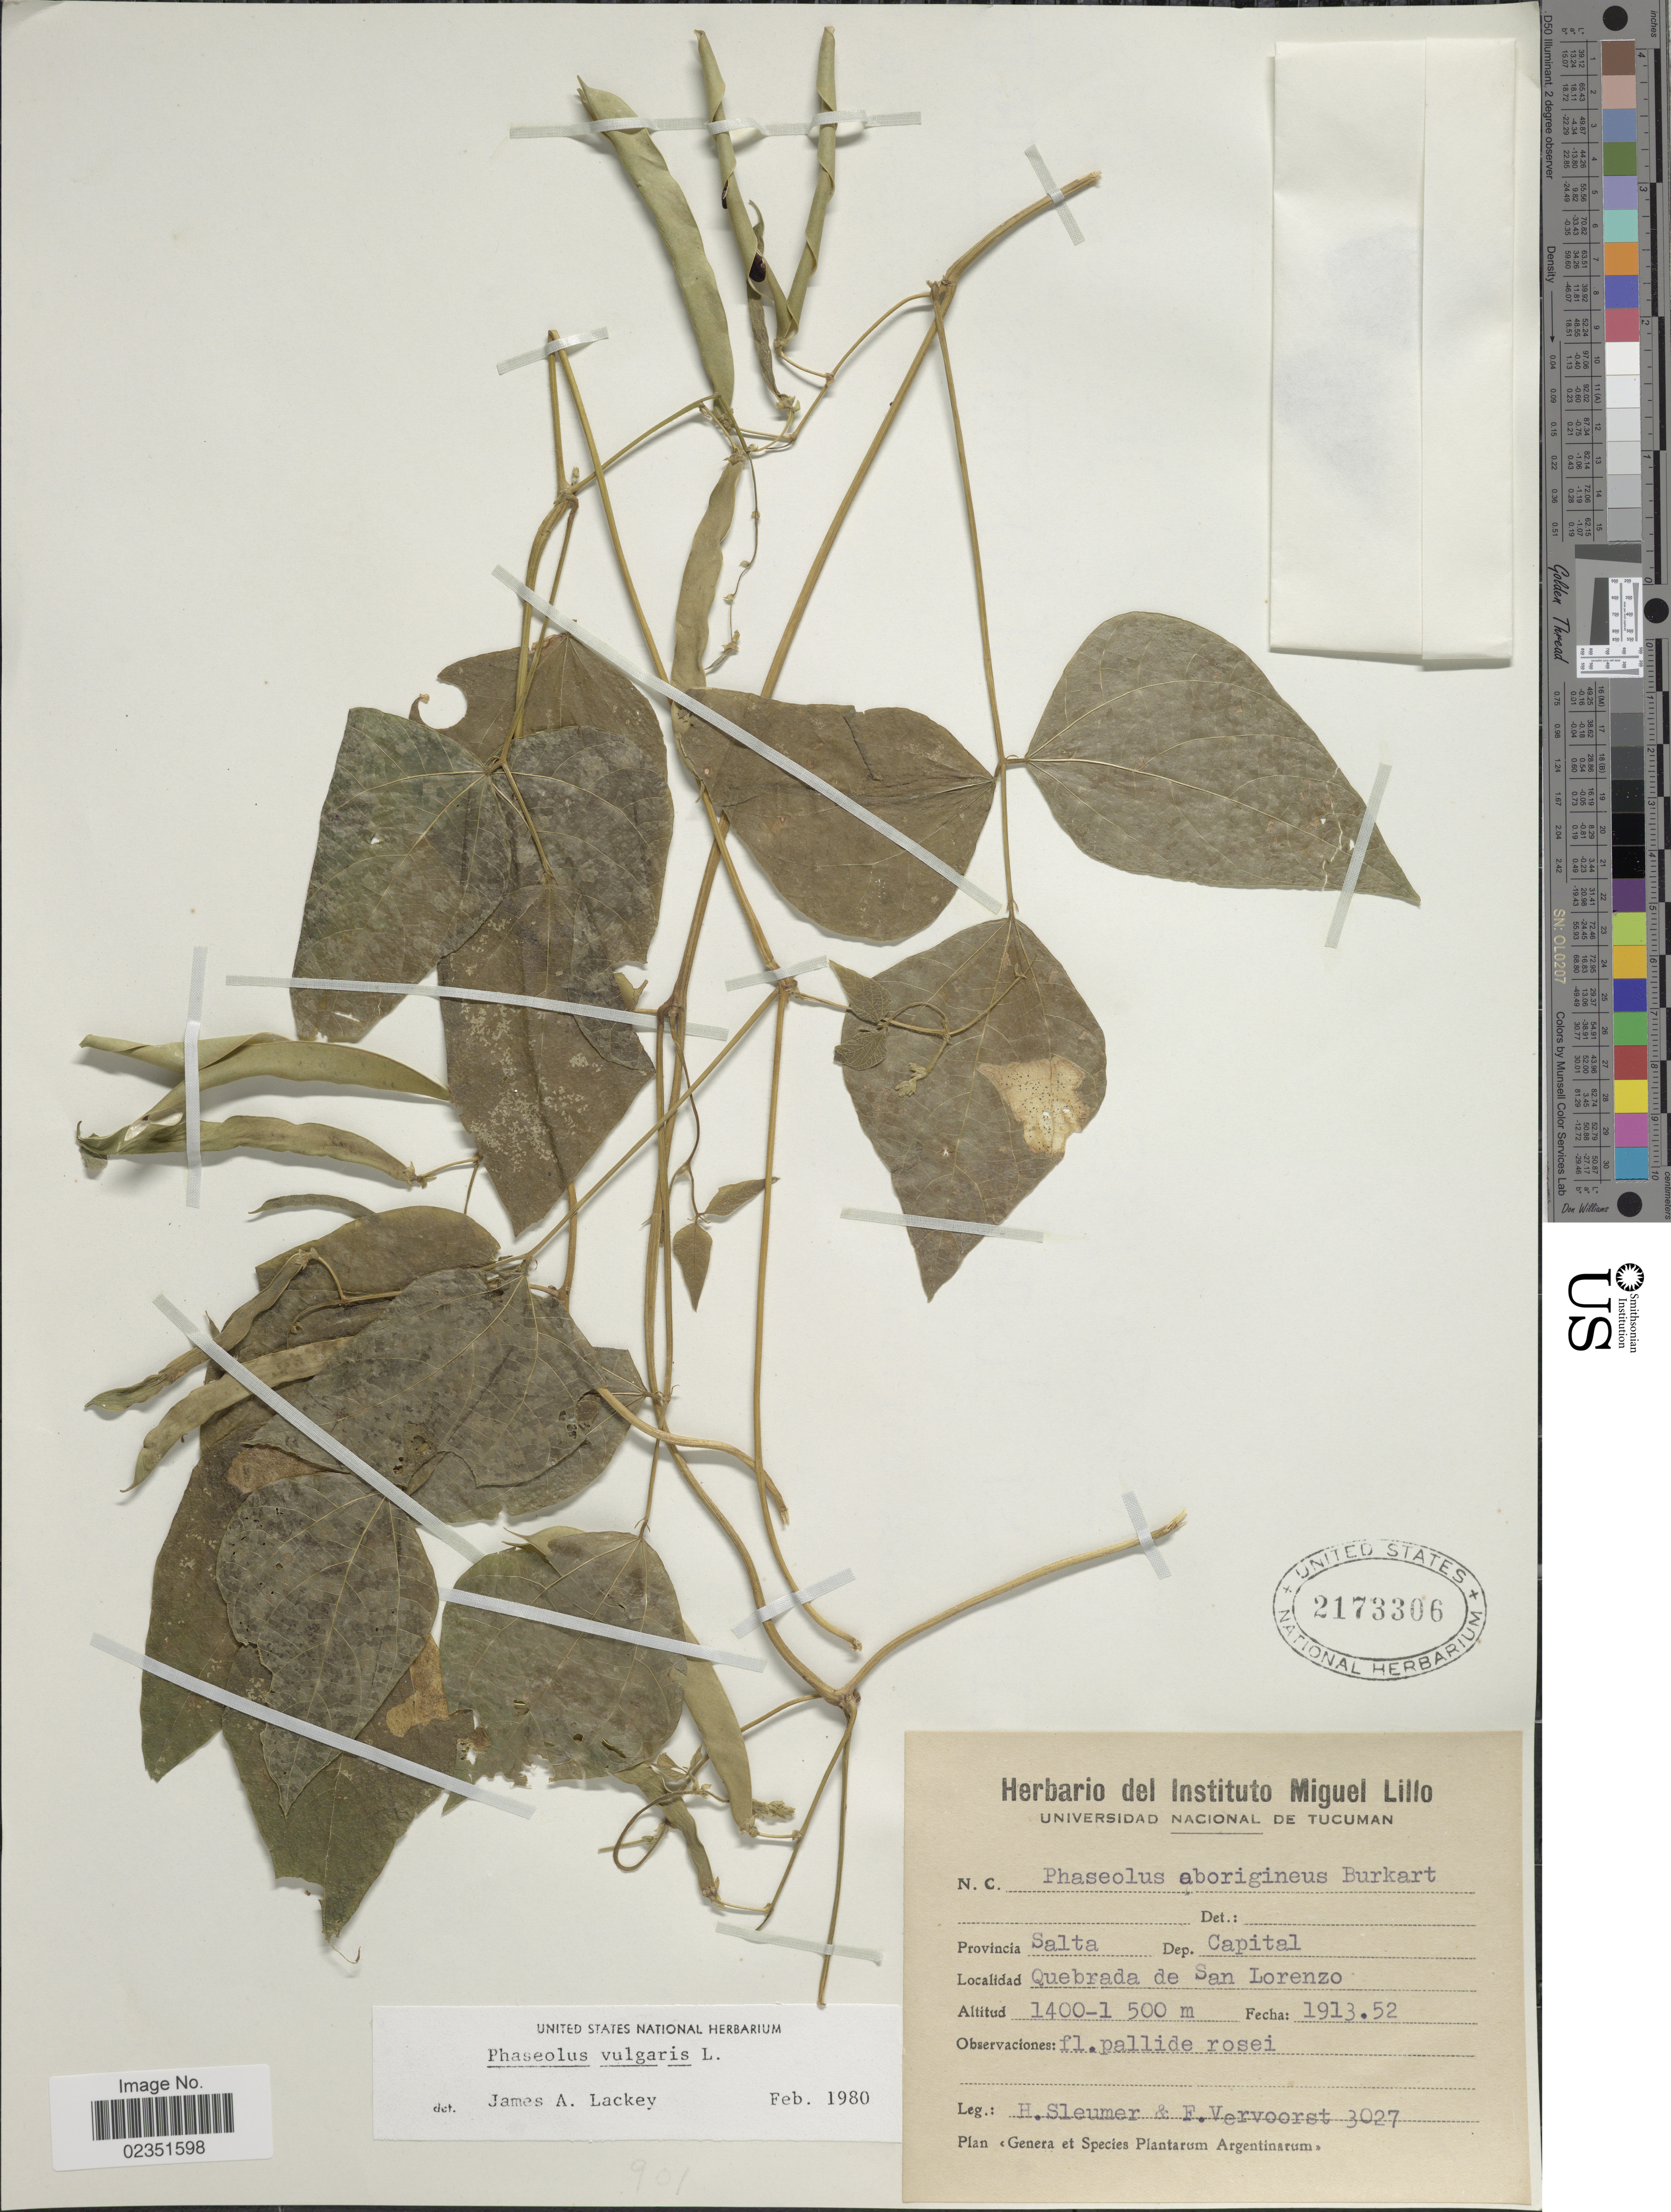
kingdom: Plantae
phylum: Tracheophyta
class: Magnoliopsida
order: Fabales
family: Fabaceae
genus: Phaseolus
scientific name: Phaseolus vulgaris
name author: L.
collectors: H. O. Sleumer & F. Vervoorst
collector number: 3027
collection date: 1913/1952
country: Argentina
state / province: Salta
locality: Dep. Capital, Quebrada de San Lorenzo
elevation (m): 1400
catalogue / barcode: US 2173306